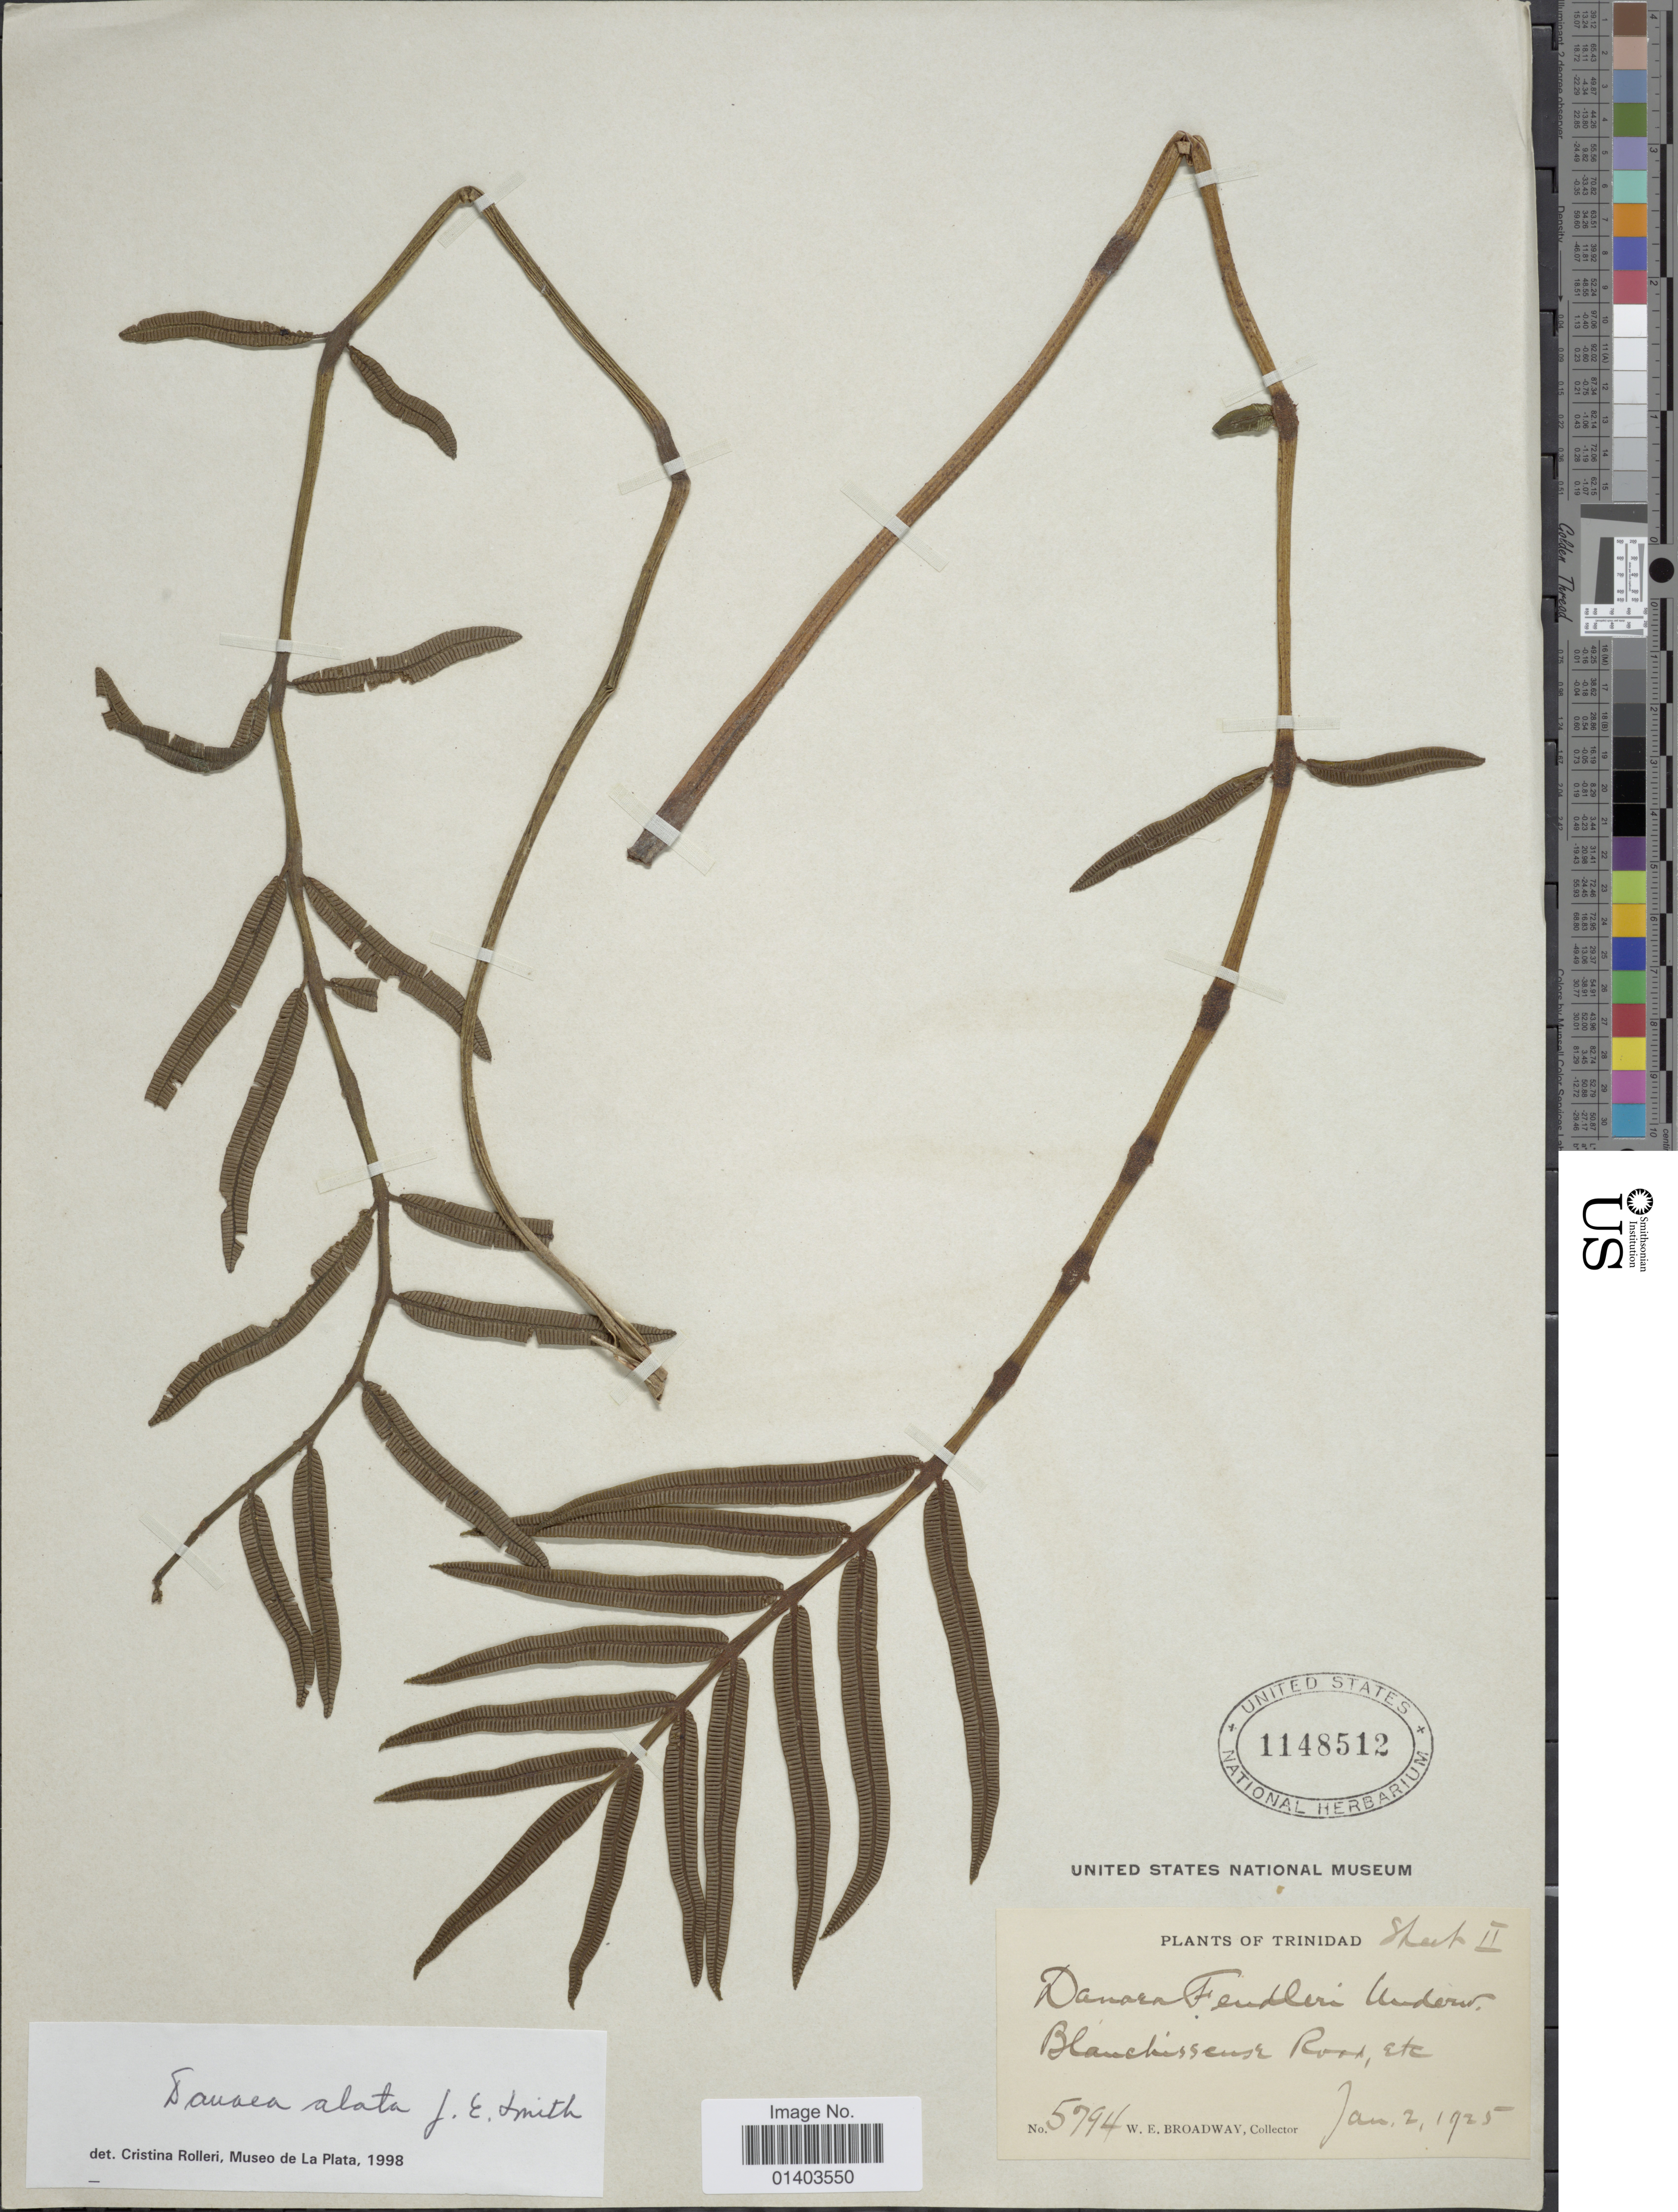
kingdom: Plantae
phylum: Tracheophyta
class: Polypodiopsida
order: Marattiales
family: Marattiaceae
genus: Danaea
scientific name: Danaea alata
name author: Sm.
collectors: W. E. Broadway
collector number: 5794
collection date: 1925-01-02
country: Trinidad and Tobago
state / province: Trinidad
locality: Trinidad, Blanchisseuse Road, etc.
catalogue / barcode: US 1148512